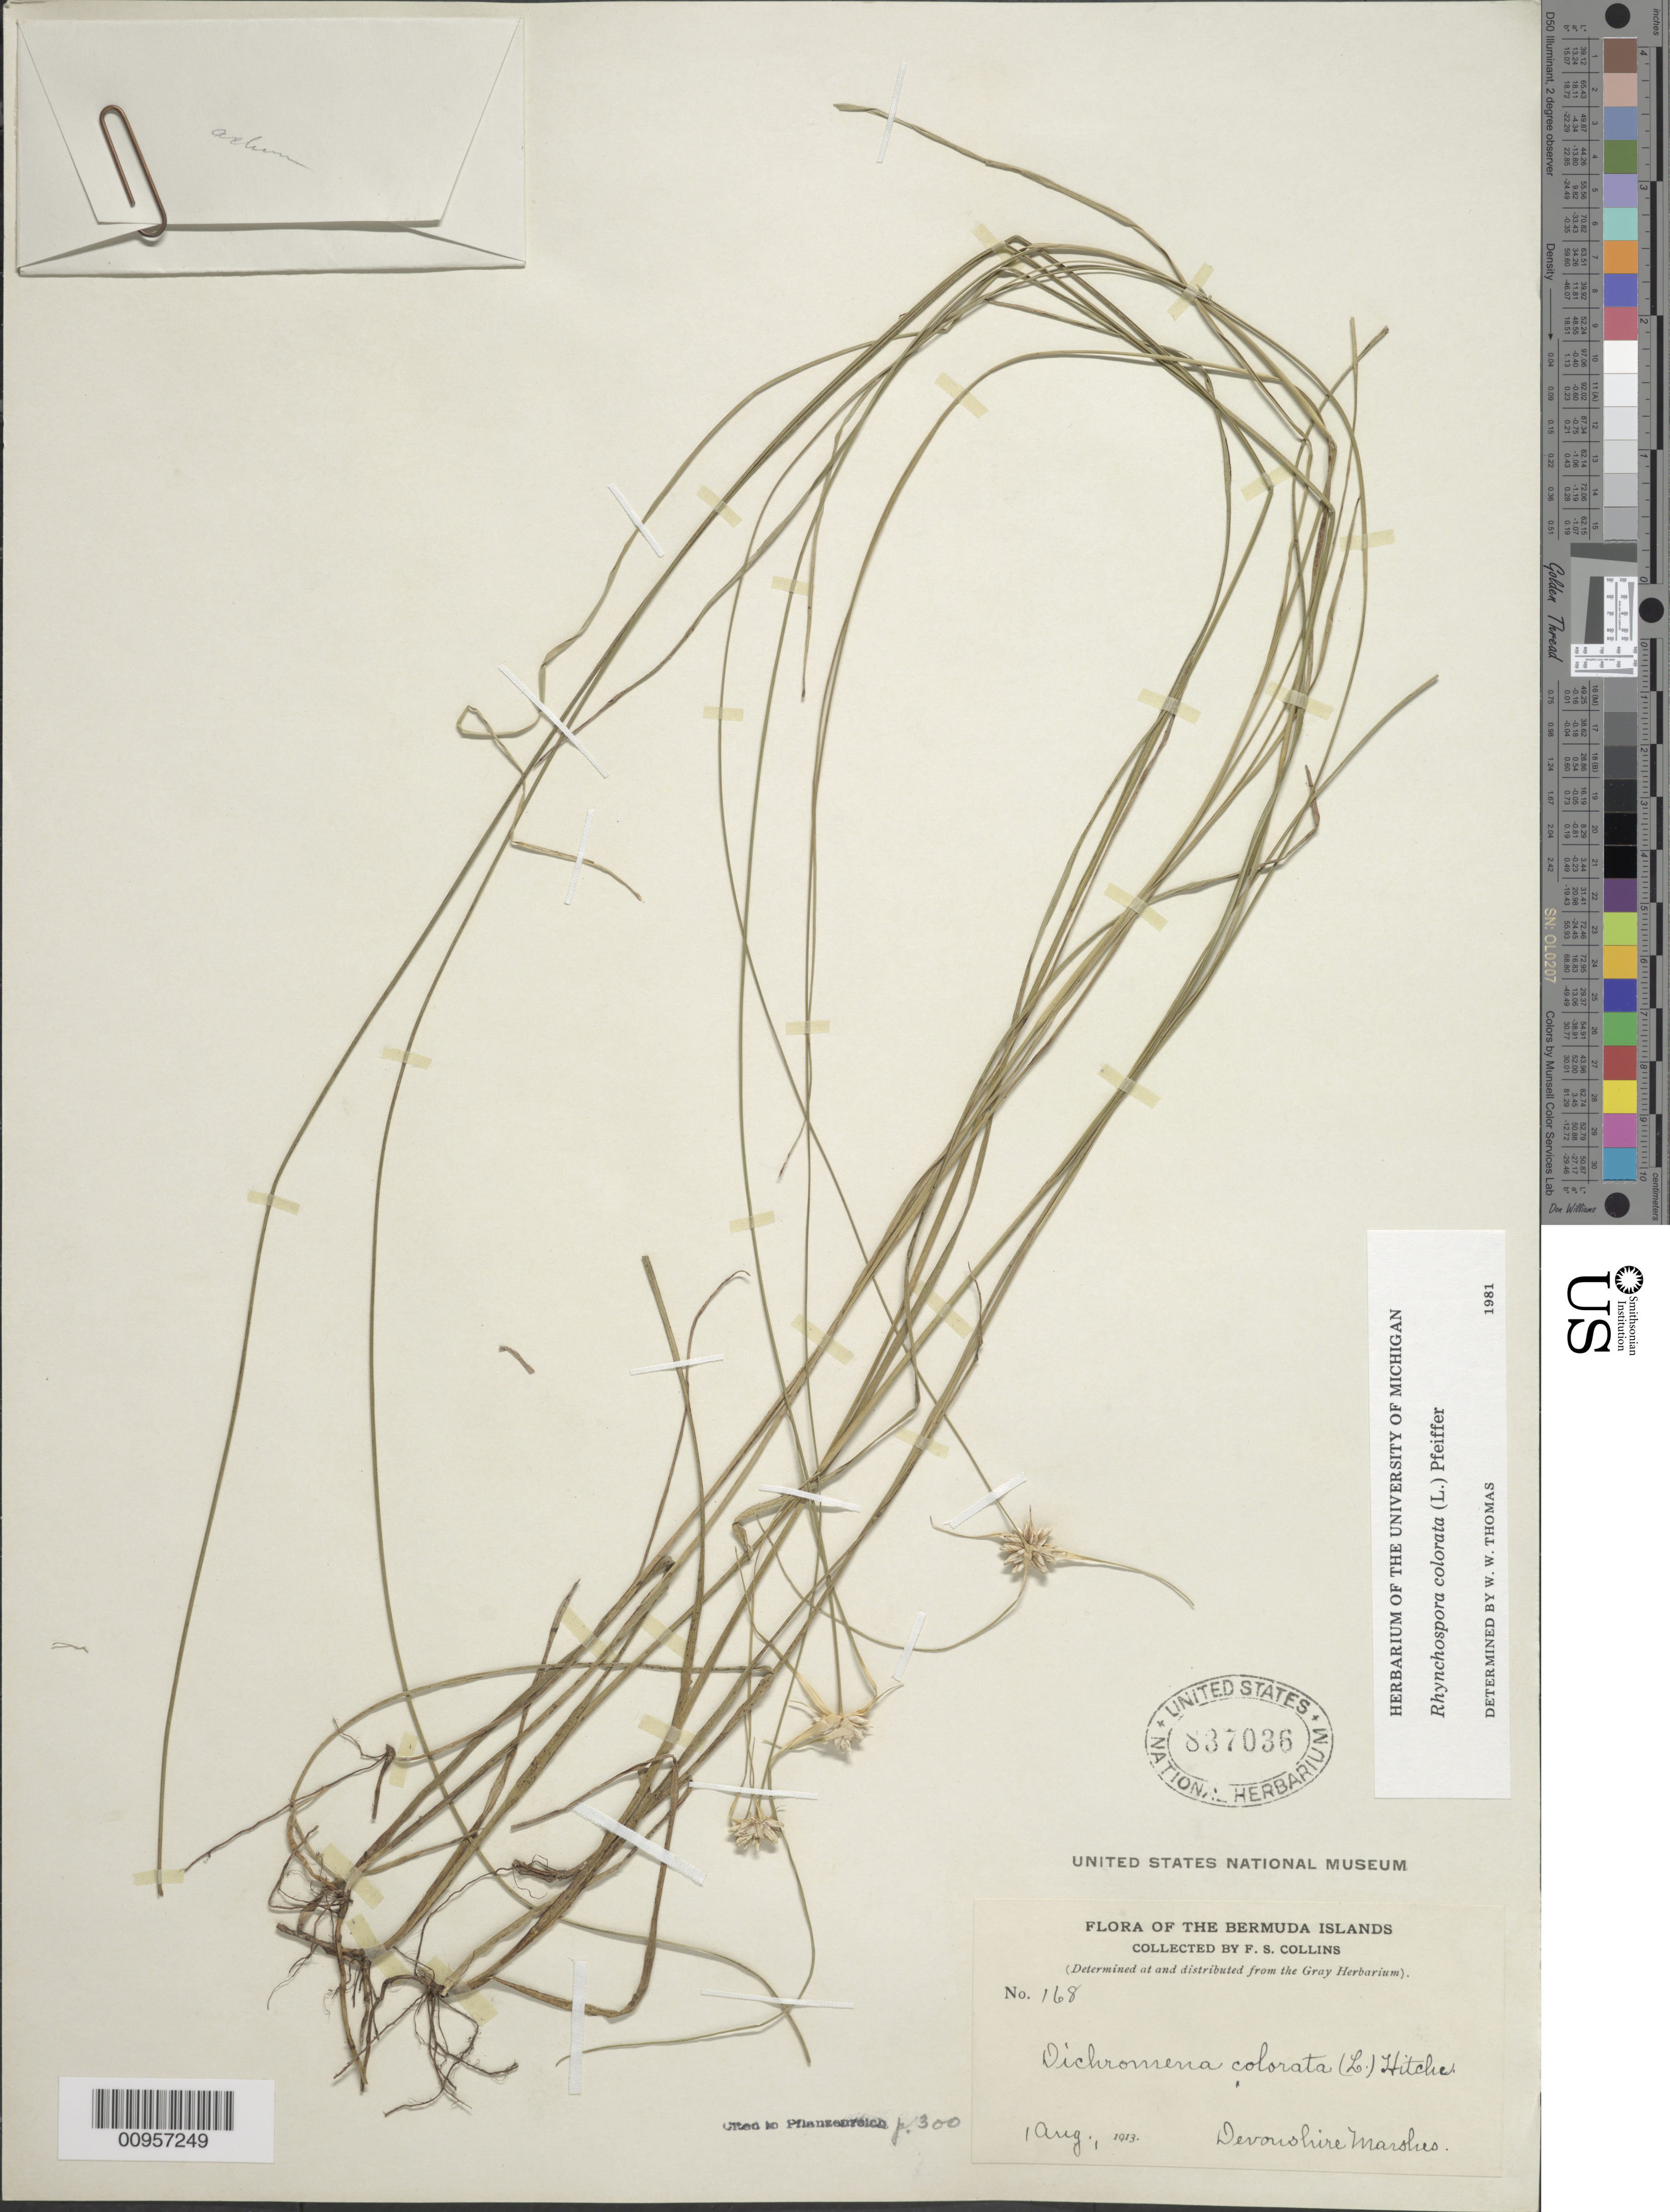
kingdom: Plantae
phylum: Tracheophyta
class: Liliopsida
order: Poales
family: Cyperaceae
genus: Rhynchospora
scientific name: Rhynchospora colorata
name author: (L.) H. Pfeiff.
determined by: Thomas, W. W., (NY), New York Botanical Garden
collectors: F. Collins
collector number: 168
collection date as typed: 01 Aug 1913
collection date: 1913-08-01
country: Bermuda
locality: Devonshire Marshes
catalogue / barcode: US 837036